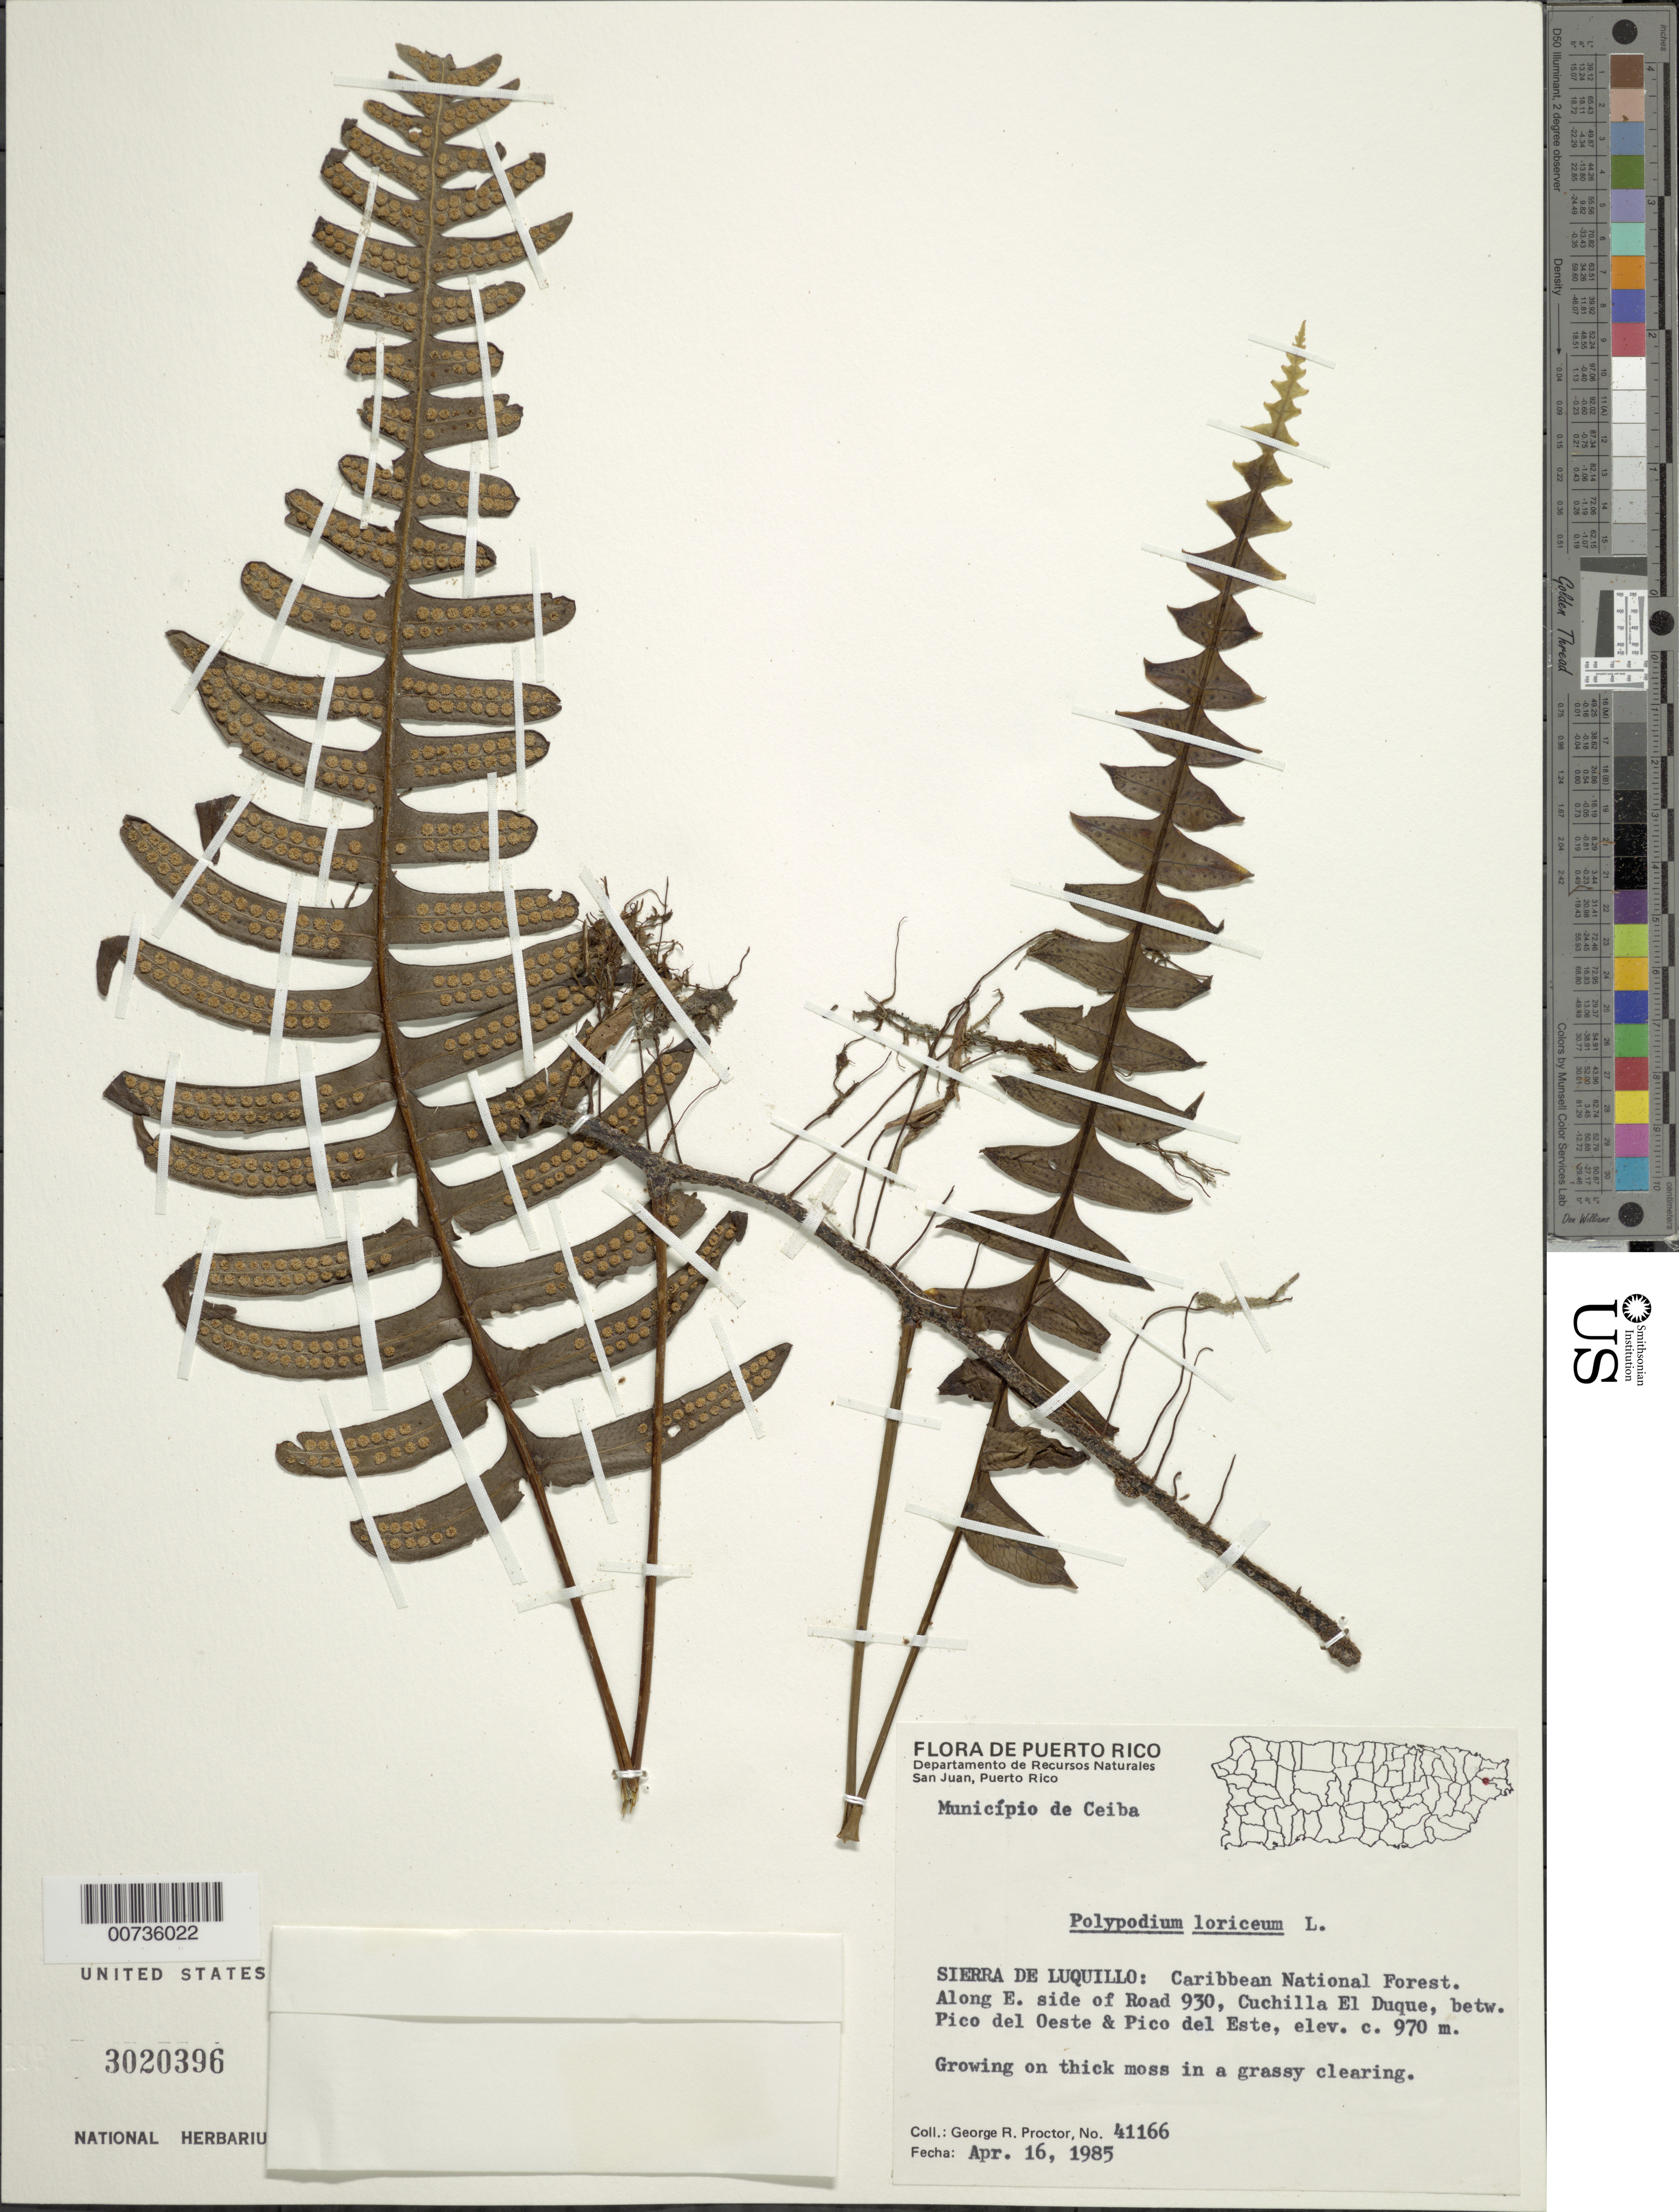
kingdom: Plantae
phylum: Tracheophyta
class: Polypodiopsida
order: Polypodiales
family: Polypodiaceae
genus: Serpocaulon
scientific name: Serpocaulon loriceum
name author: (L.) A.R. Sm.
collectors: G. R. Proctor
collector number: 41166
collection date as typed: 16 Apr 1985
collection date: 1985-04-16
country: Puerto Rico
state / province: Ceiba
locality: Mun. Ceiba, Sierra de Luquillo: Carib. Natl. Forest, along E side of Road 930, Cuchilla El Duque, between Pico del Oeste & Pico del Este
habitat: Growing on thick moss in a grassy clearing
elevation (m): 970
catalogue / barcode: US 3020396